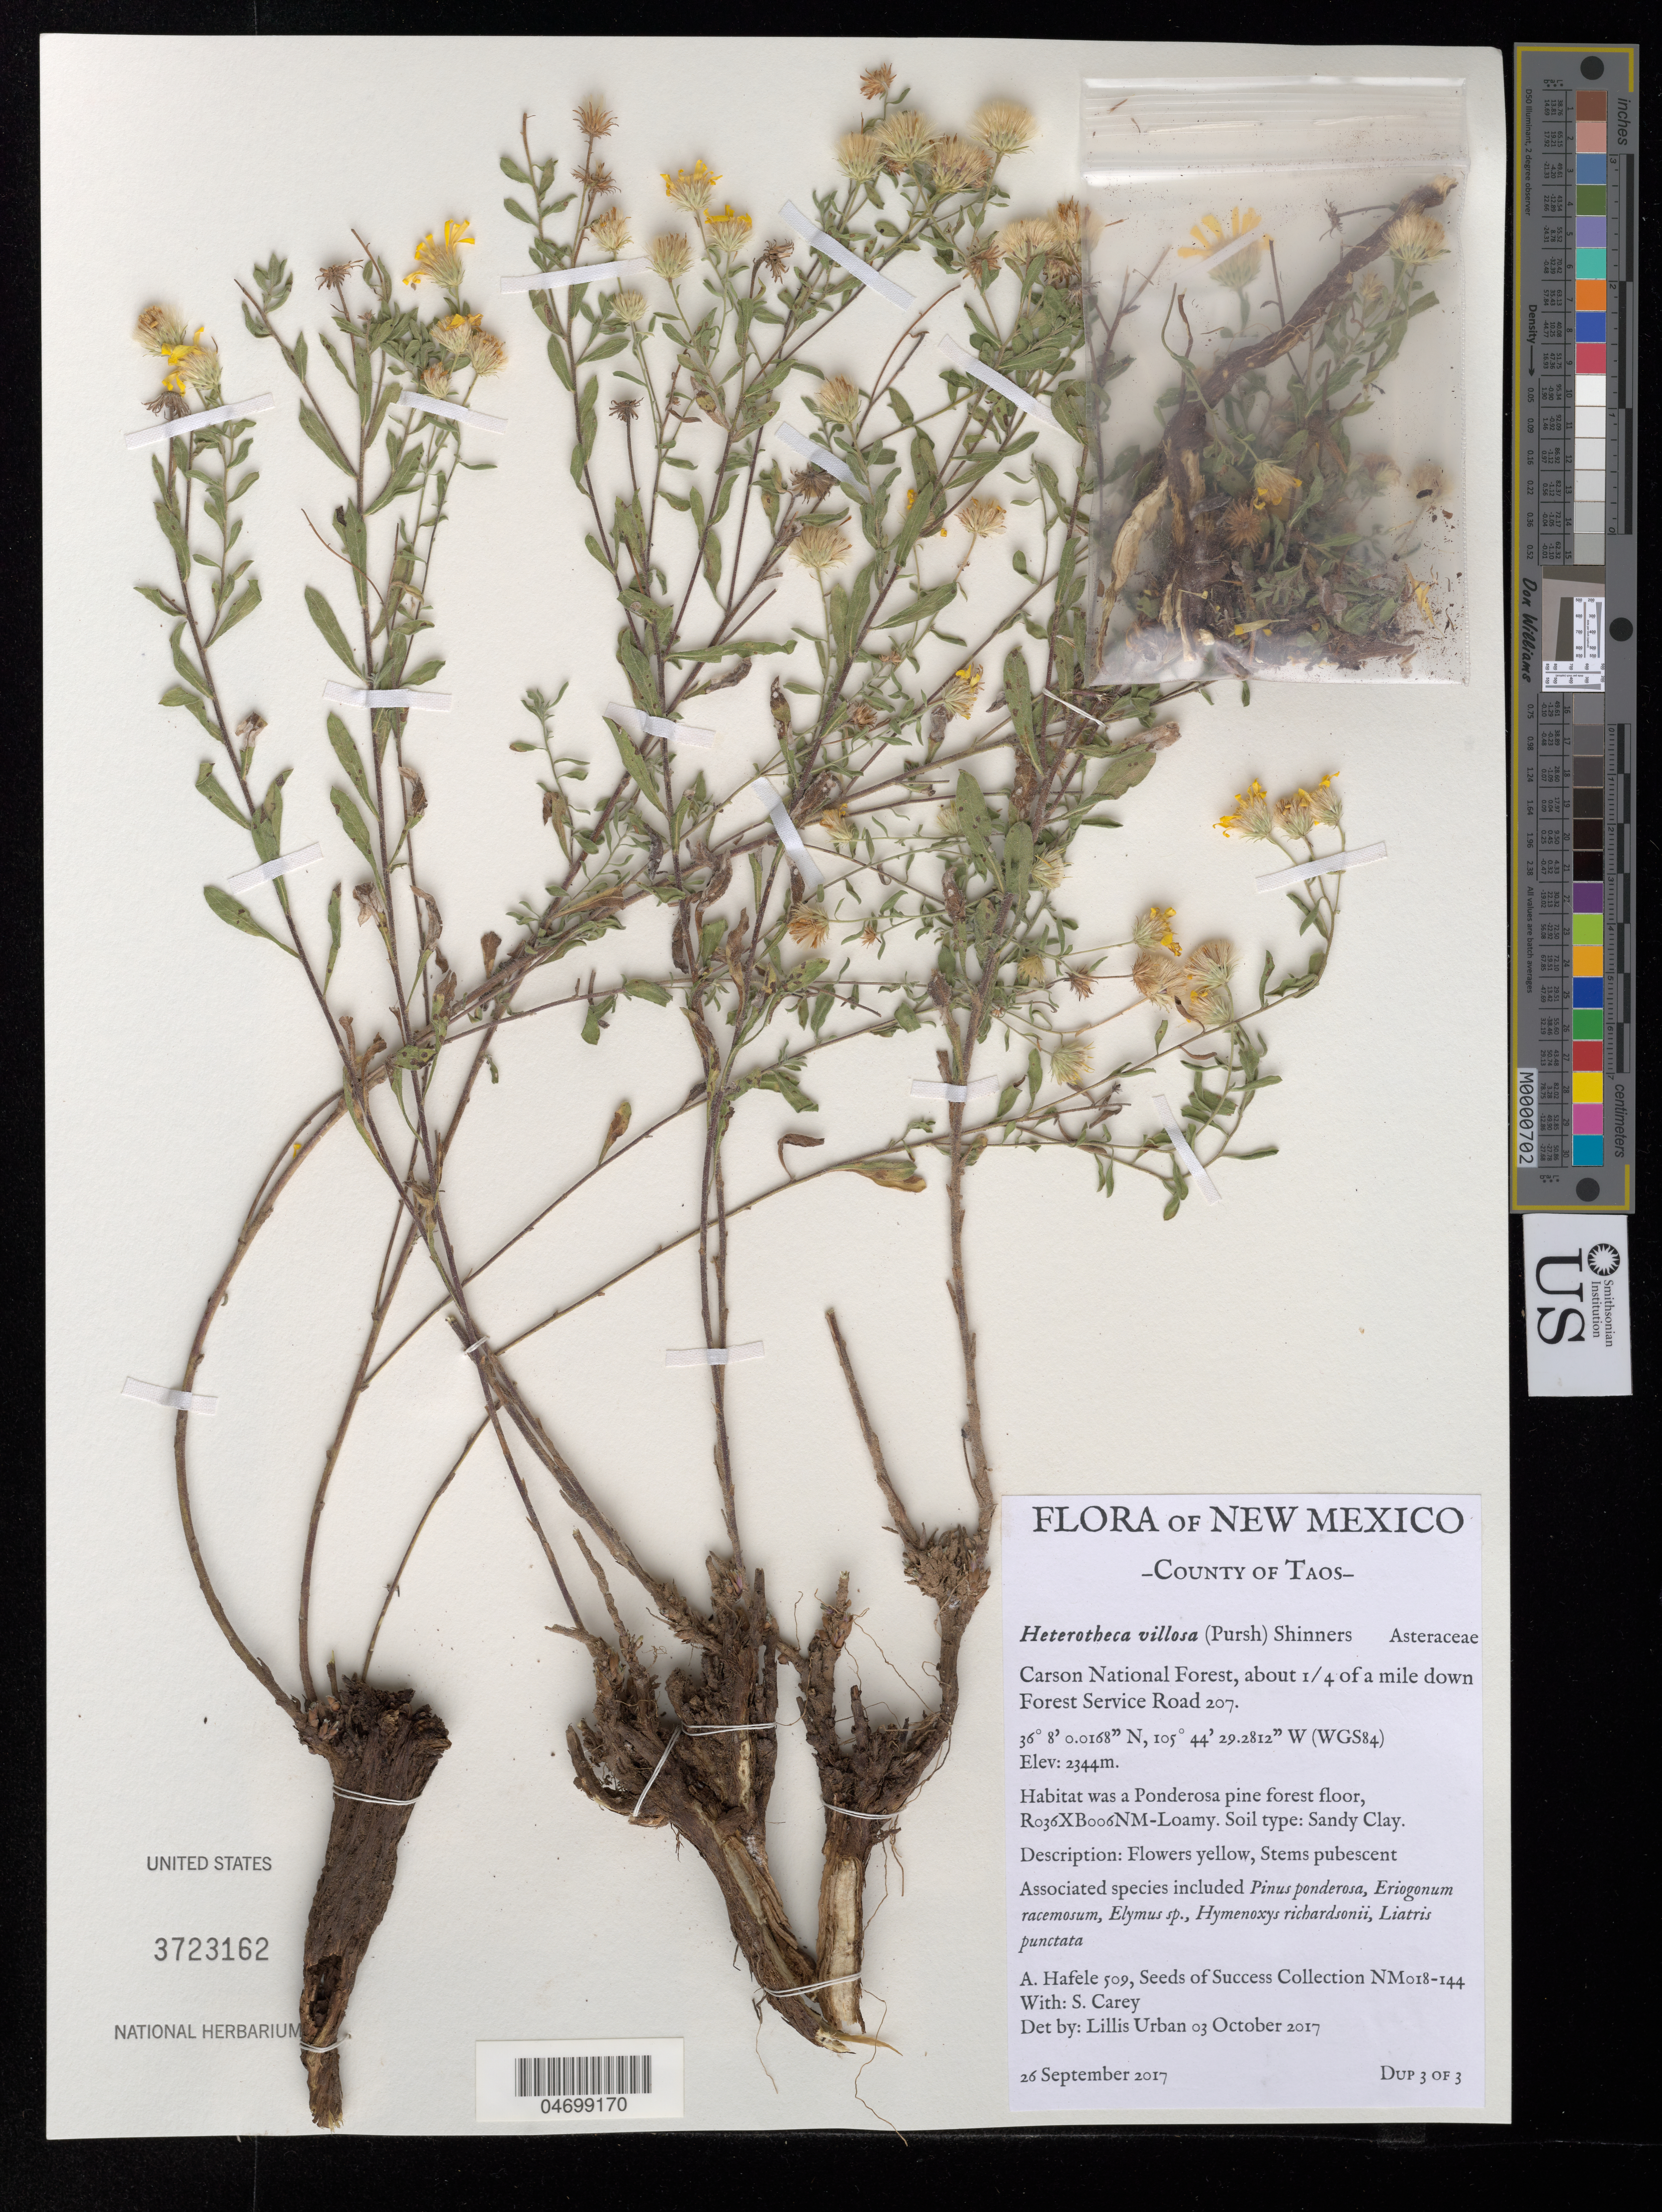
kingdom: Plantae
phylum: Tracheophyta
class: Magnoliopsida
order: Asterales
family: Asteraceae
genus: Heterotheca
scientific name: Heterotheca villosa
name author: (Pursh) Shinners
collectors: A. Hafele & S. Carey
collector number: NM018-144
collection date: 2017-09-26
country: United States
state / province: New Mexico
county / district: Taos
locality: Carson National Forest, 1/4 mile down Forest Service Road 207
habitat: Ground cover in Ponderosa Pine forest, R036XB006NM-Loamy. Sandy Clay. With Pinus ponderosa, Elymus sp., Liatris punctata, etc.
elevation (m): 2344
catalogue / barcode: US 3723162